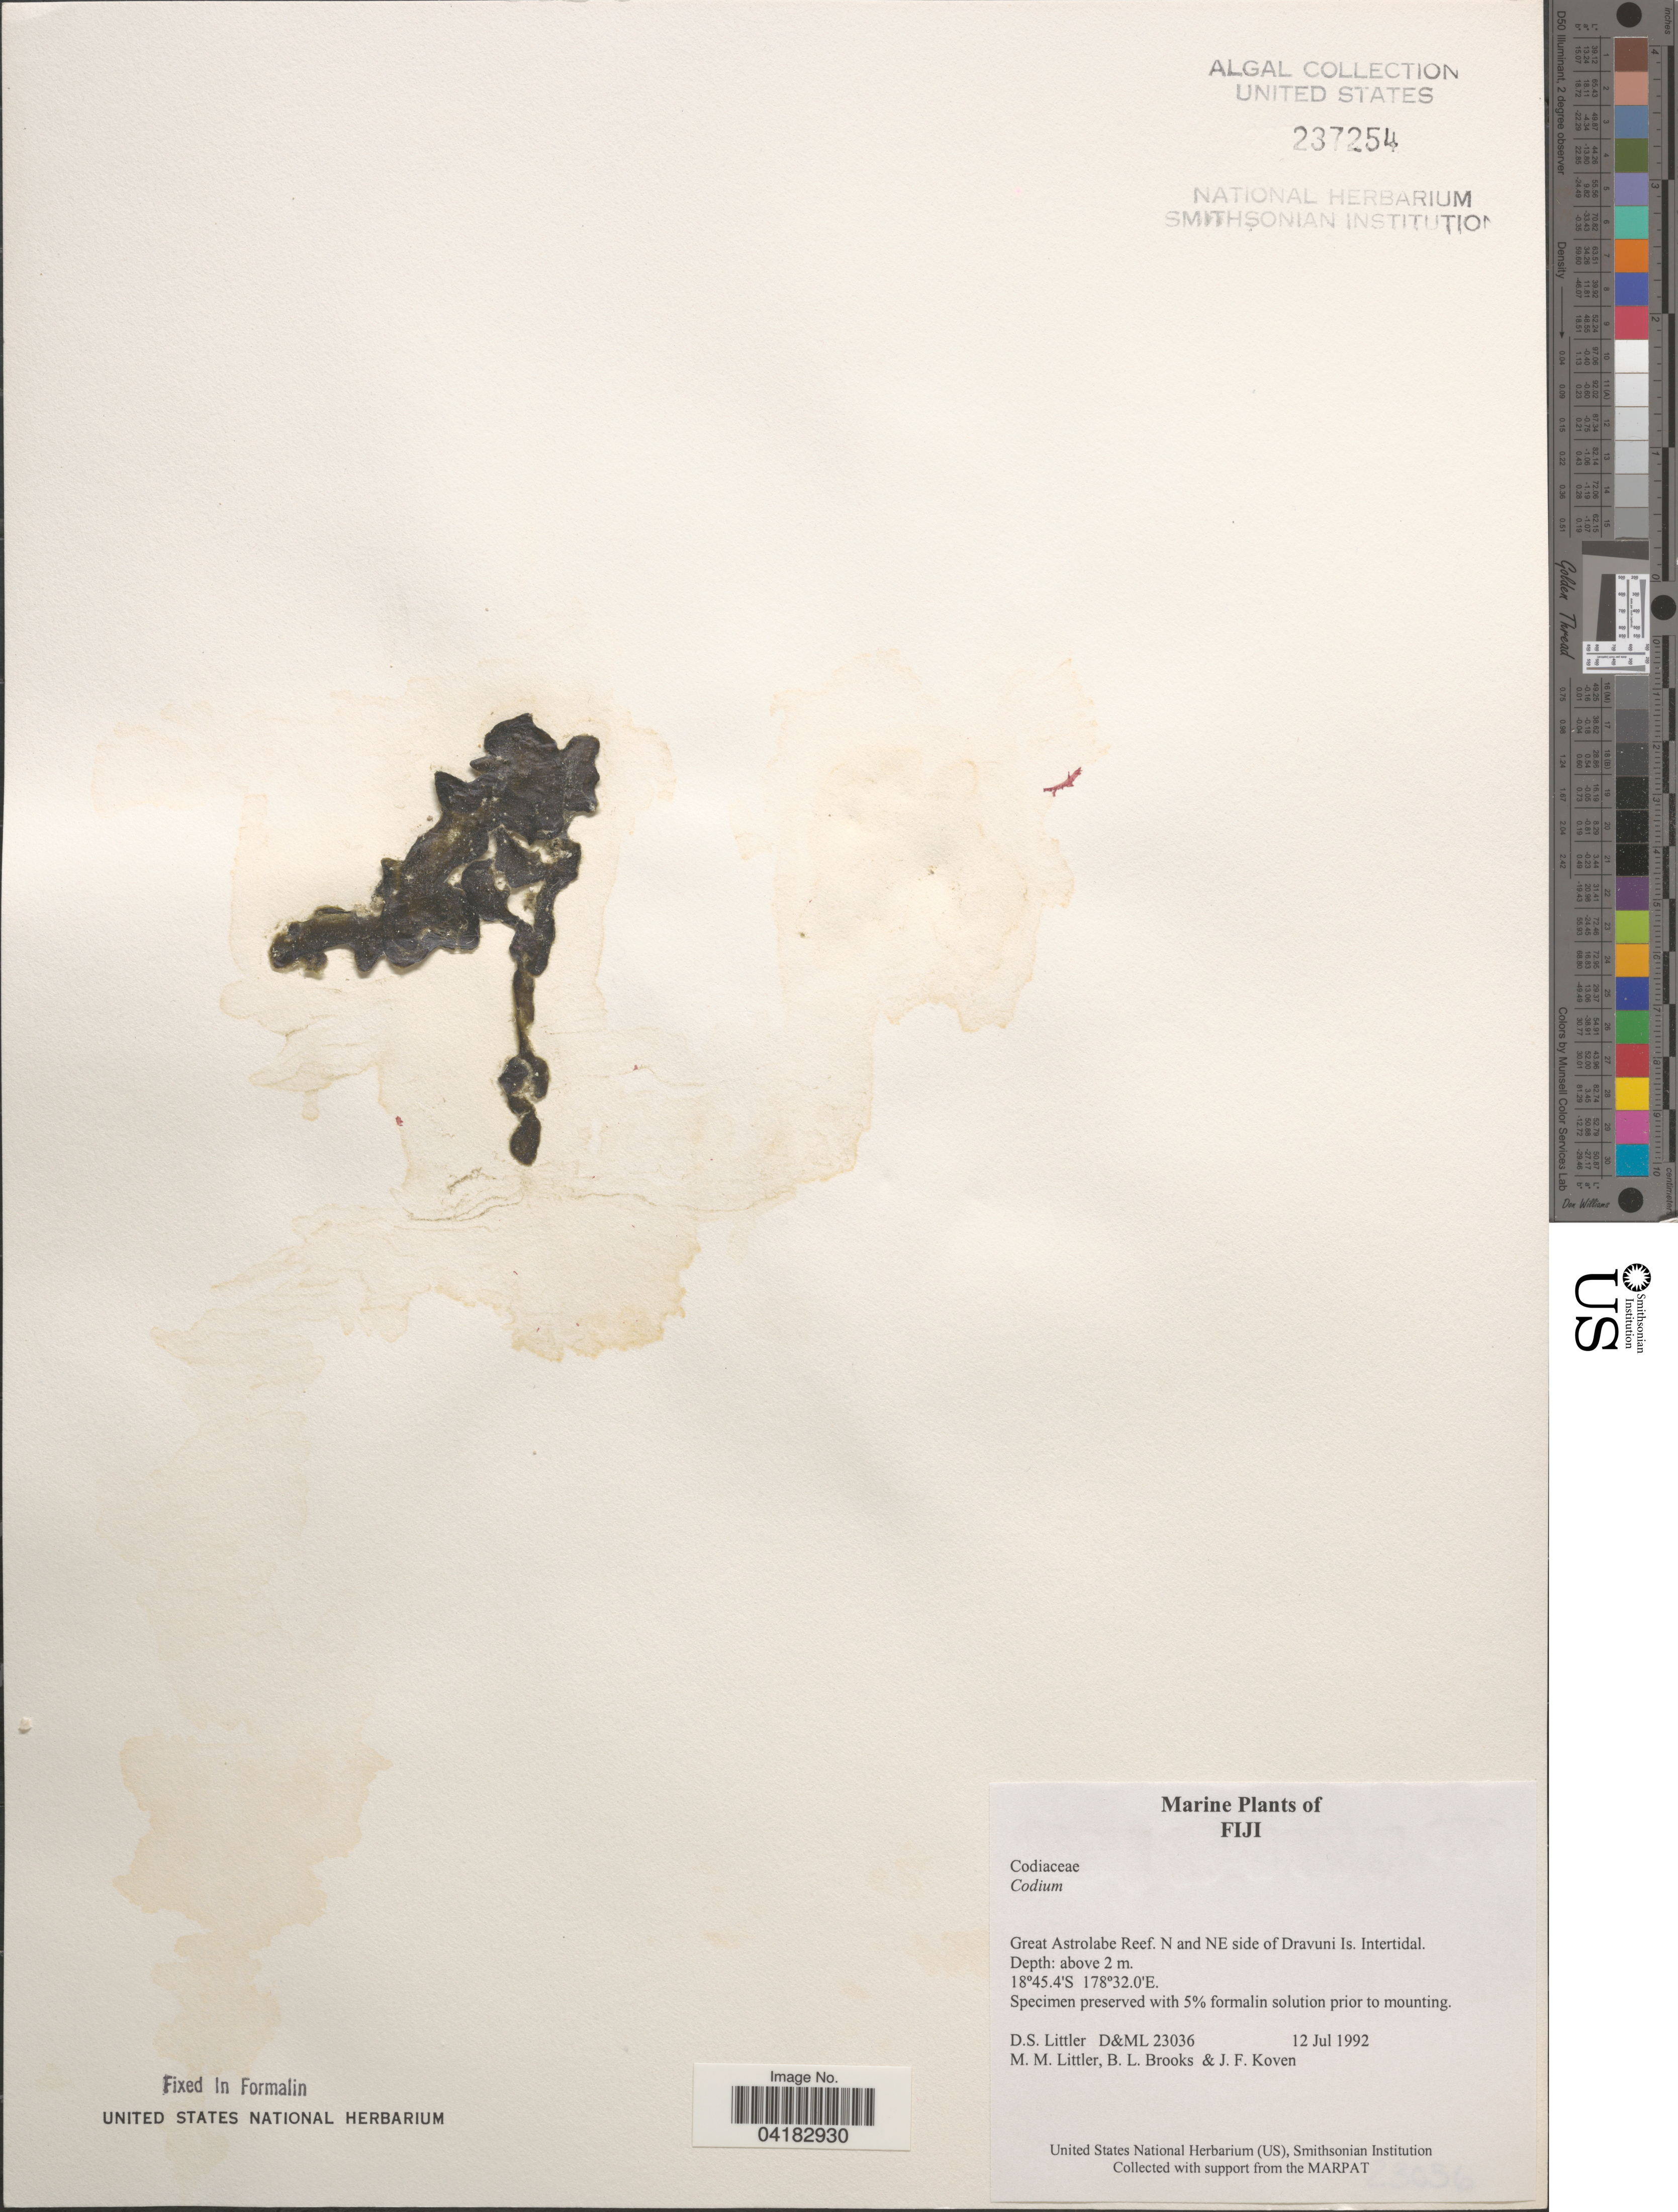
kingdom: Plantae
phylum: Chlorophyta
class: Ulvophyceae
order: Bryopsidales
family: Codiaceae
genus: Codium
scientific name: Codium sp.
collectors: D. S. Littler, B. Brooks & J. Koven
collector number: D&ML23036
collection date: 1992-07-12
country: Fiji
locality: Great Astrolabe Reef. N and NE side of Dravuni Is. Intertidal.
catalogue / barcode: US 237254